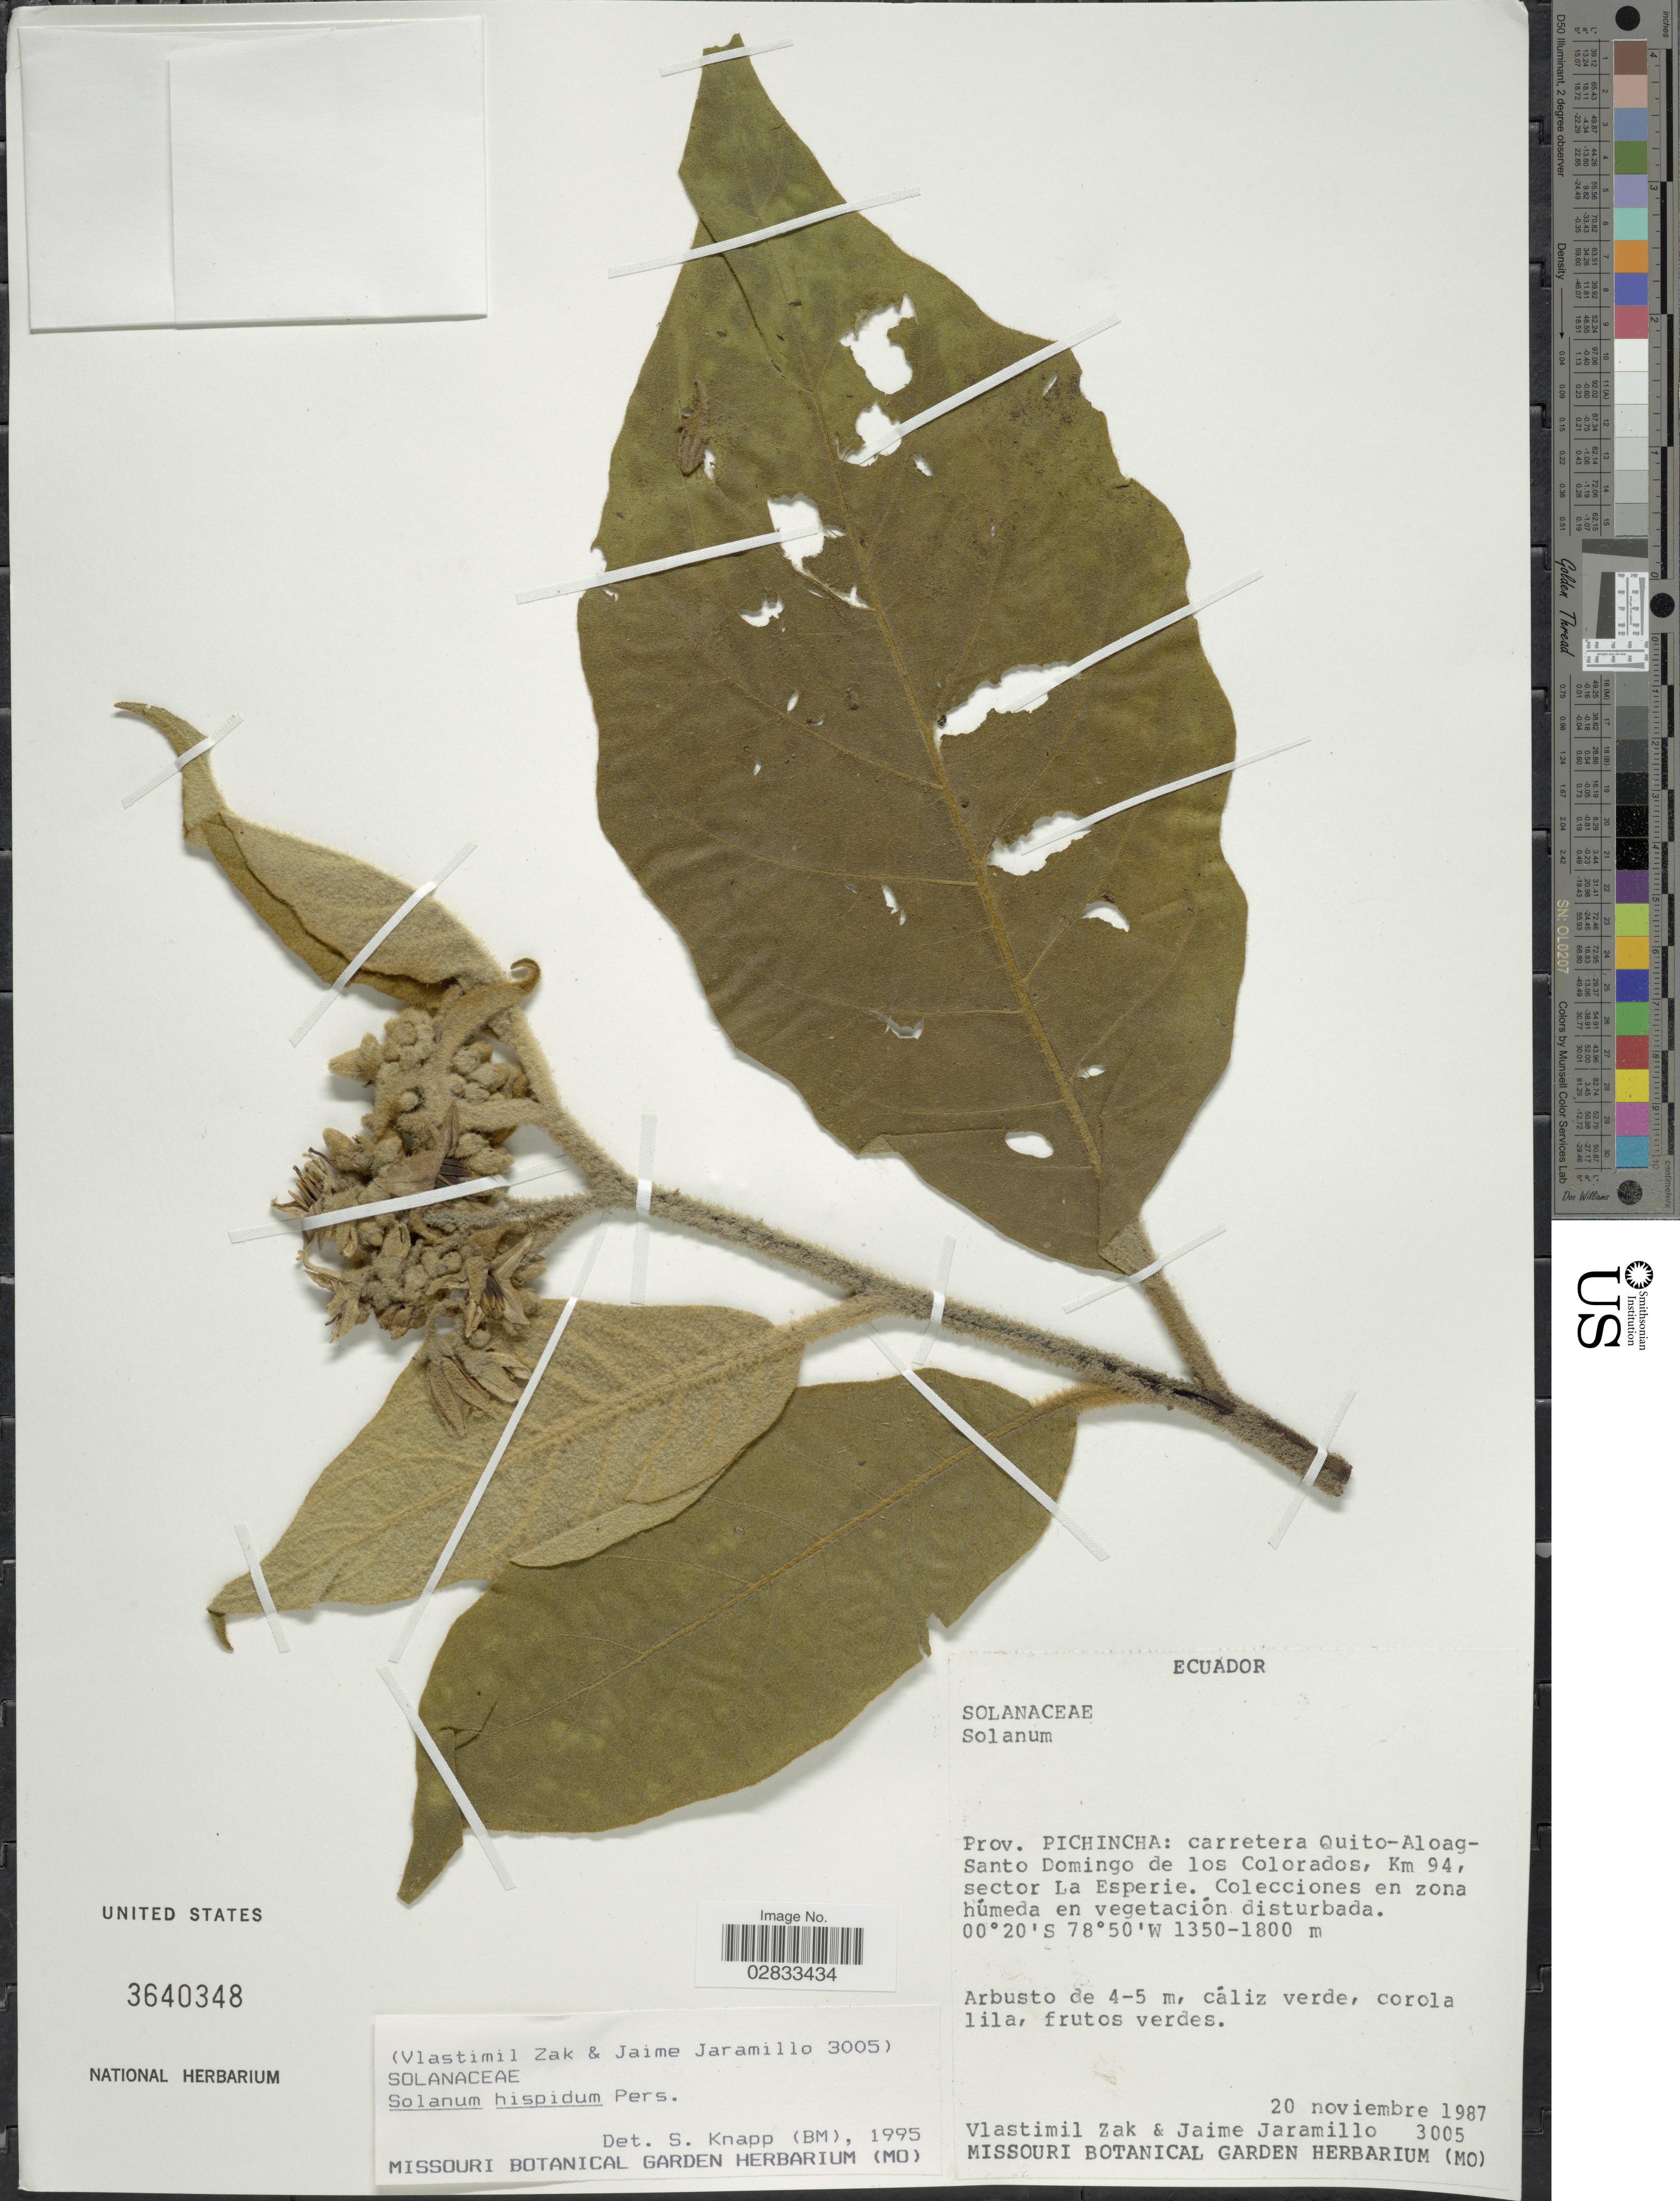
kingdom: Plantae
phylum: Tracheophyta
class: Magnoliopsida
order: Solanales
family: Solanaceae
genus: Solanum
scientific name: Solanum hispidum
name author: Pers.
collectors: V. Zak & J. Jaramillo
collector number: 3005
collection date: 1987-11-20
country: Ecuador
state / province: Pichincha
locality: Prov. Pichincha: Carretera Quito-Aloag-Santo Domingo de los Colorados, Km 94, sector La Esperie.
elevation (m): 1350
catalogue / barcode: US 3640348